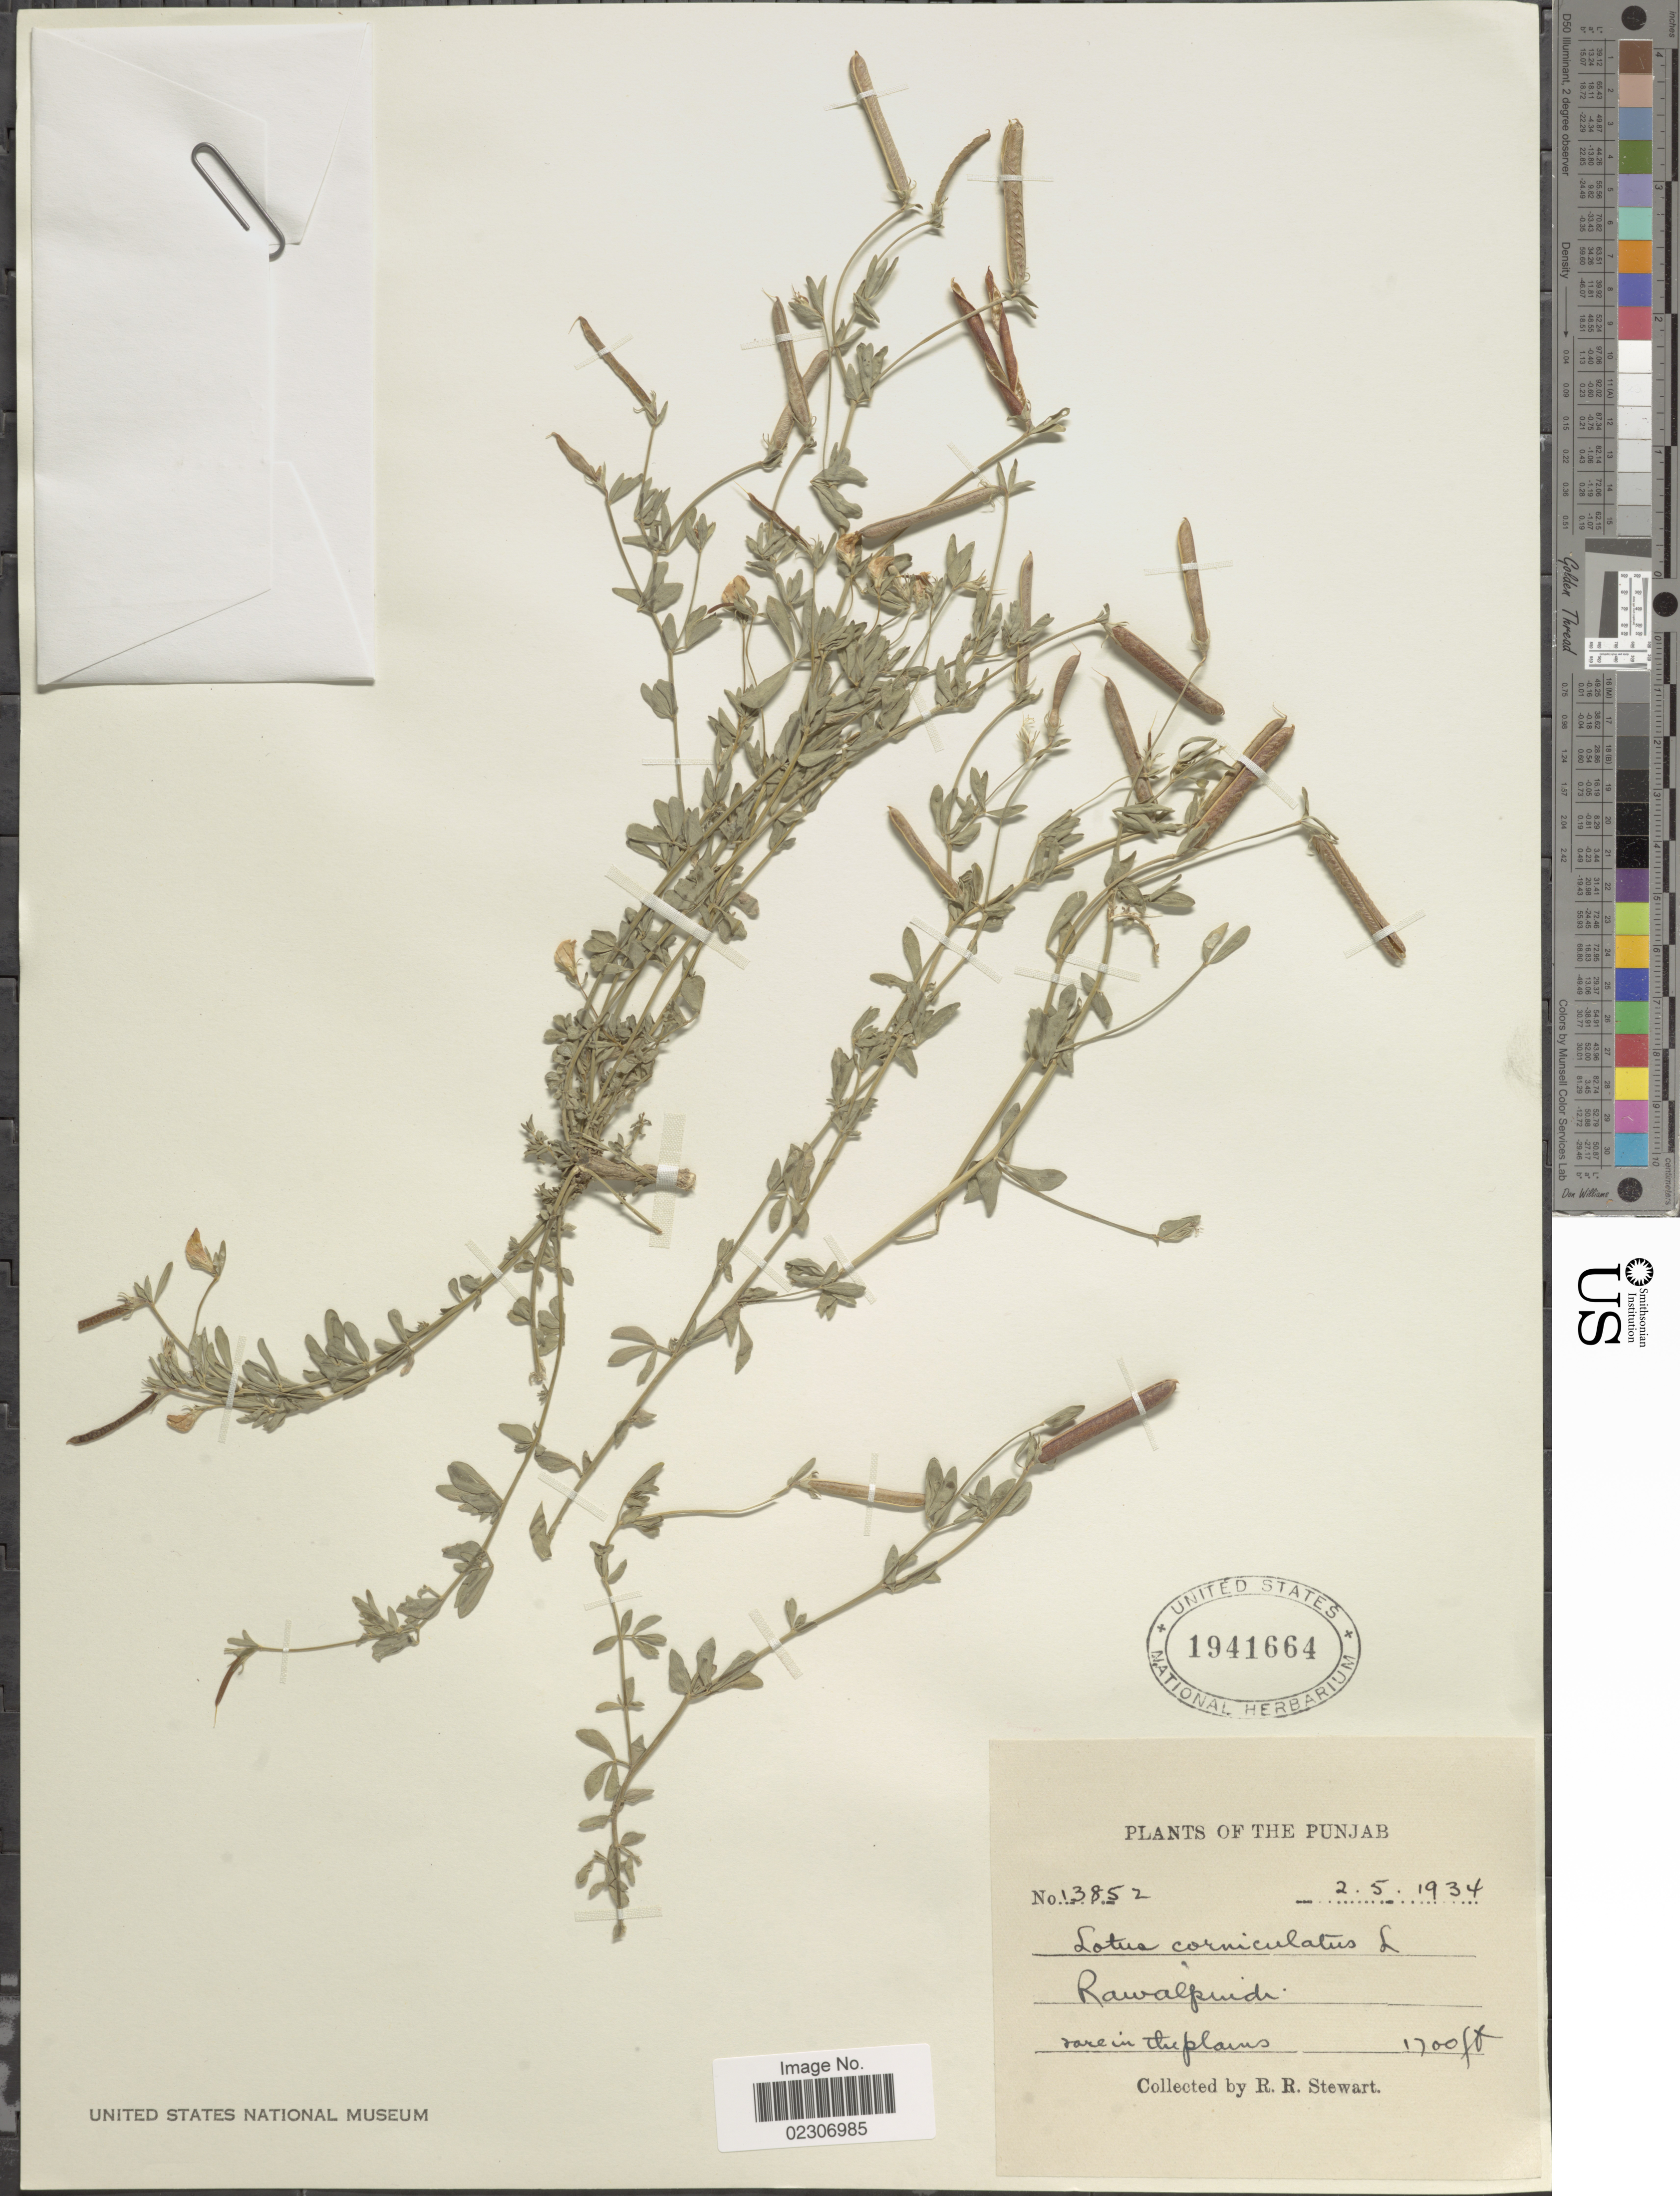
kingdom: Plantae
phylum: Tracheophyta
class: Magnoliopsida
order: Fabales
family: Fabaceae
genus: Lotus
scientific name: Lotus corniculatus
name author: L.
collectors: R. R. Stewart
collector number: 13852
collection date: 1934-05-02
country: Pakistan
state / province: Punjab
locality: Rawalpindi, rare in the plains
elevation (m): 518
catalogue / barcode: US 1941664